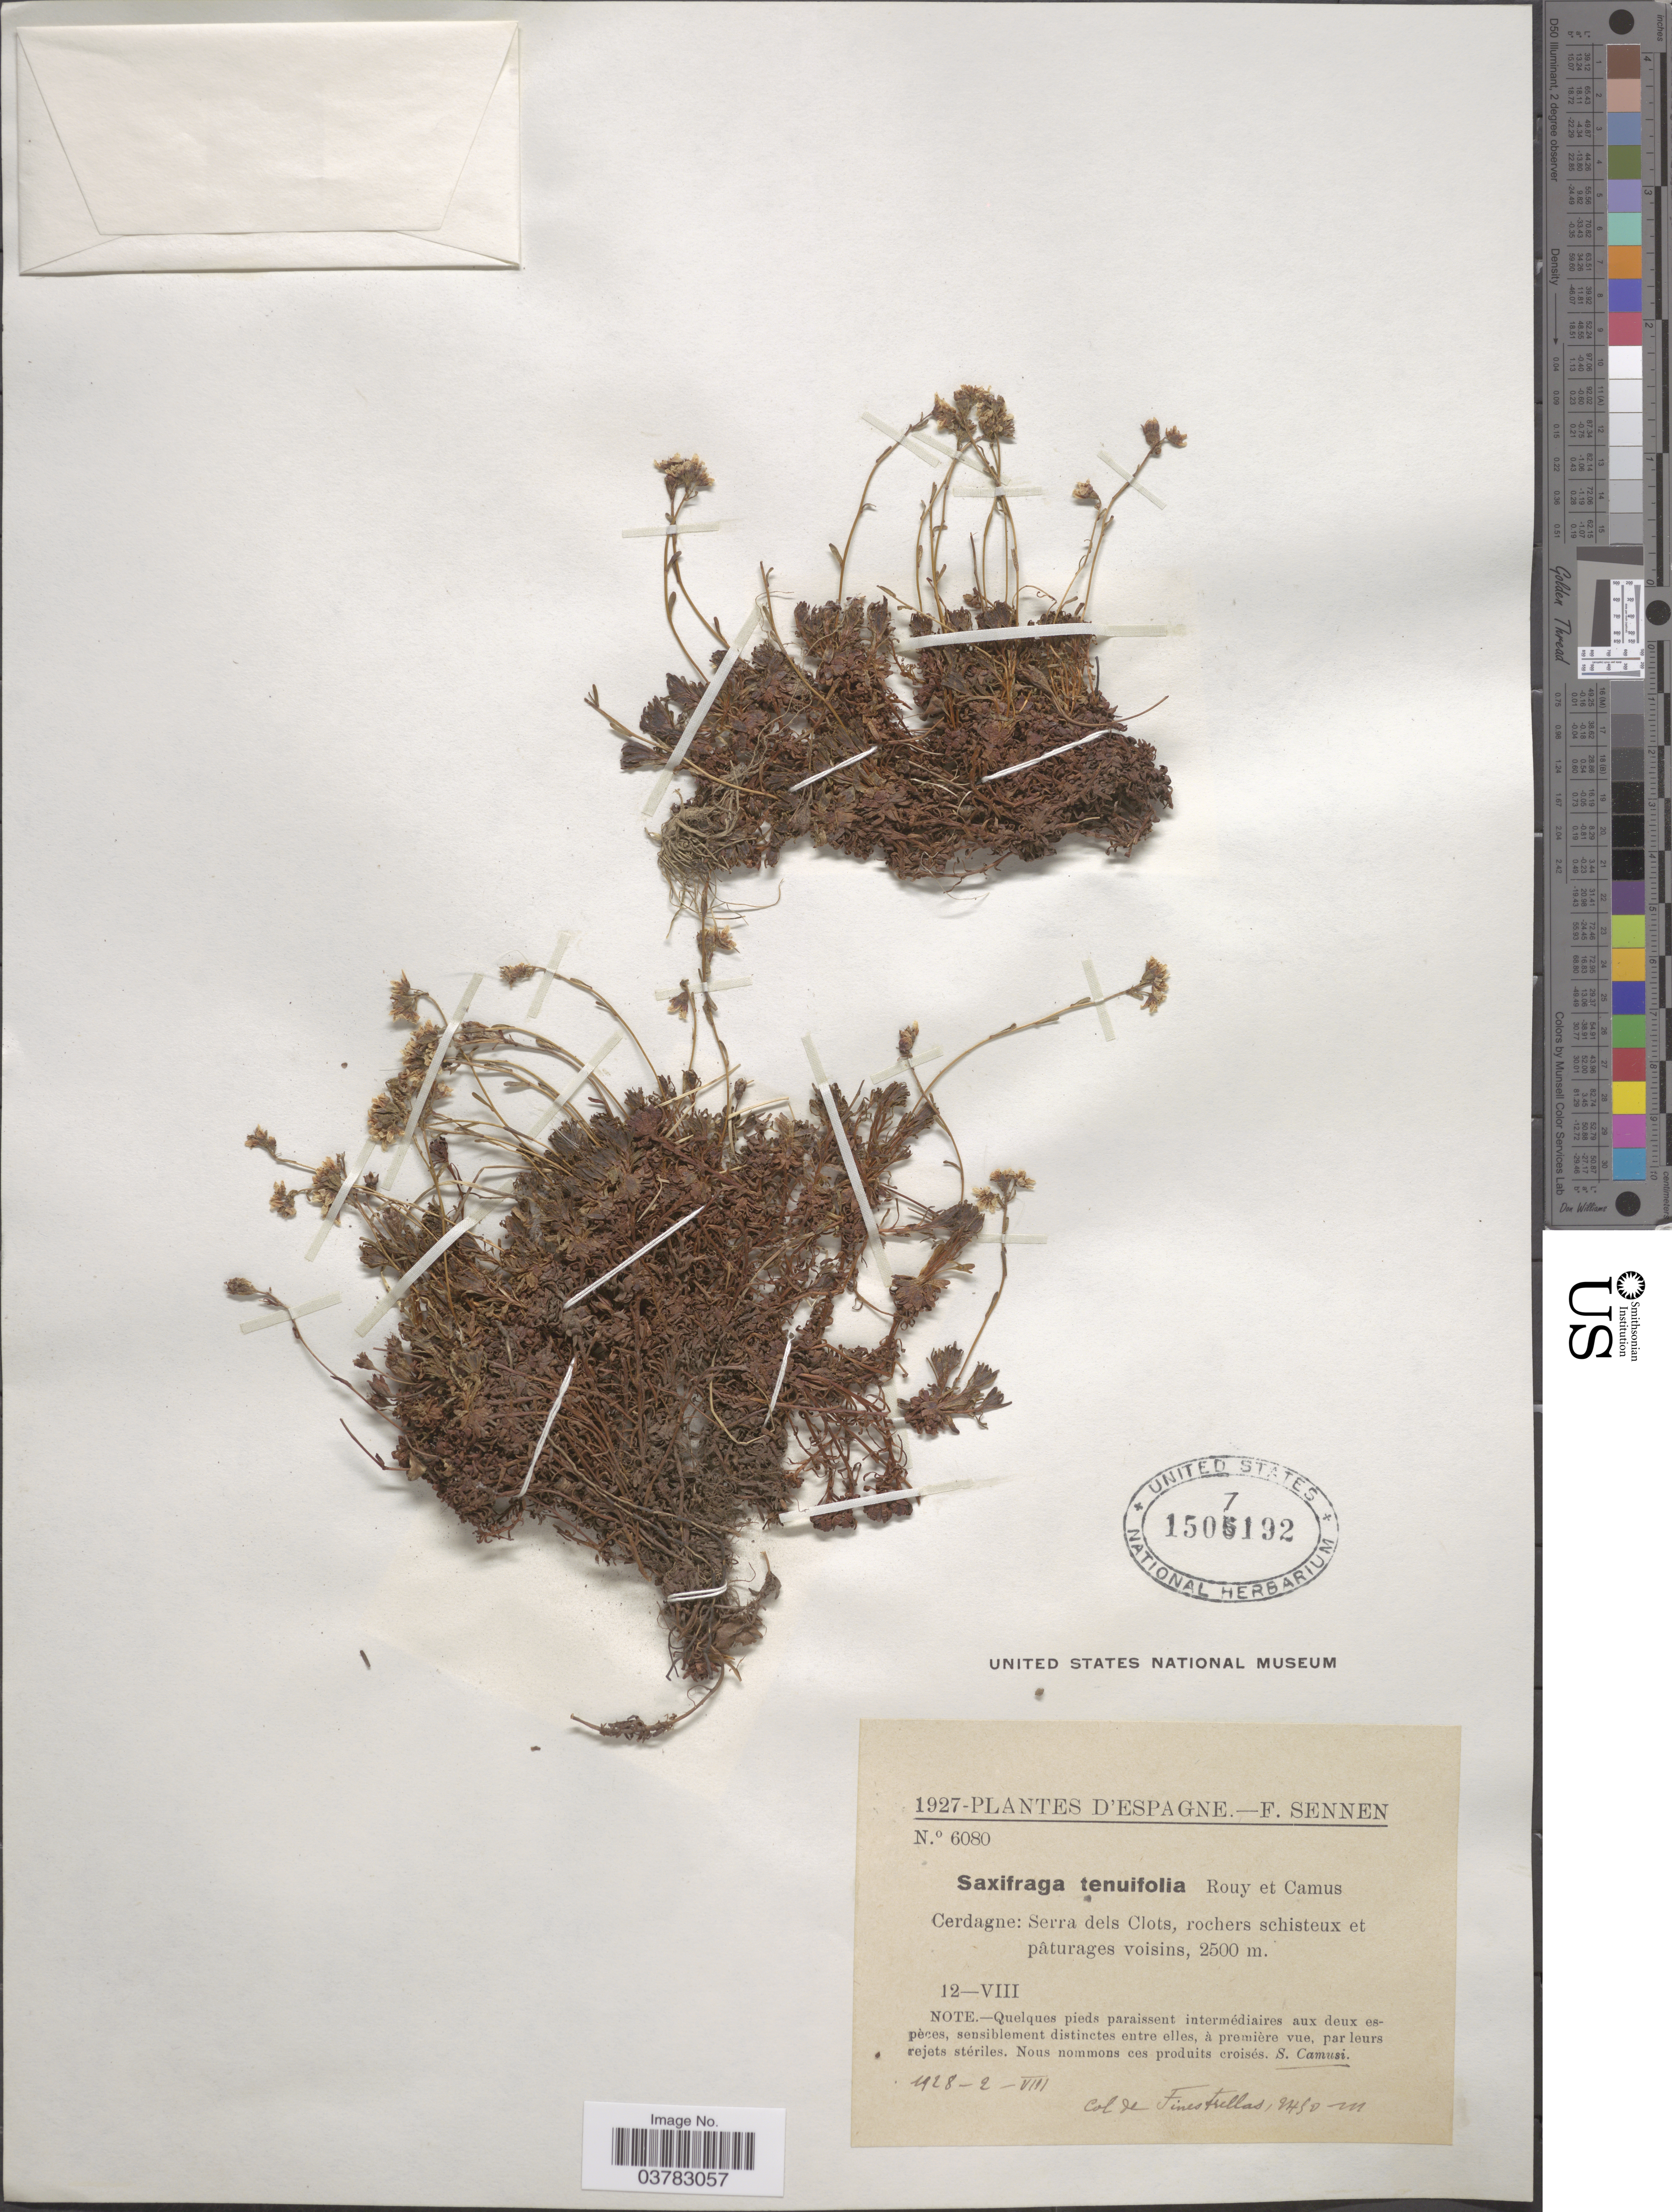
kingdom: Plantae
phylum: Tracheophyta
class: Magnoliopsida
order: Saxifragales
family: Saxifragaceae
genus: Saxifraga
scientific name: Saxifraga tenuifolia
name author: Rouy & E.G. Camus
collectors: E. Sennen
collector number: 6080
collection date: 1927-08-12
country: Spain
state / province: Islas Baleares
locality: Espagne. Cerdagne: Serra dels Clots, rochers schisteux et pâturages voisins.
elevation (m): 2500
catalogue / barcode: US 1507192